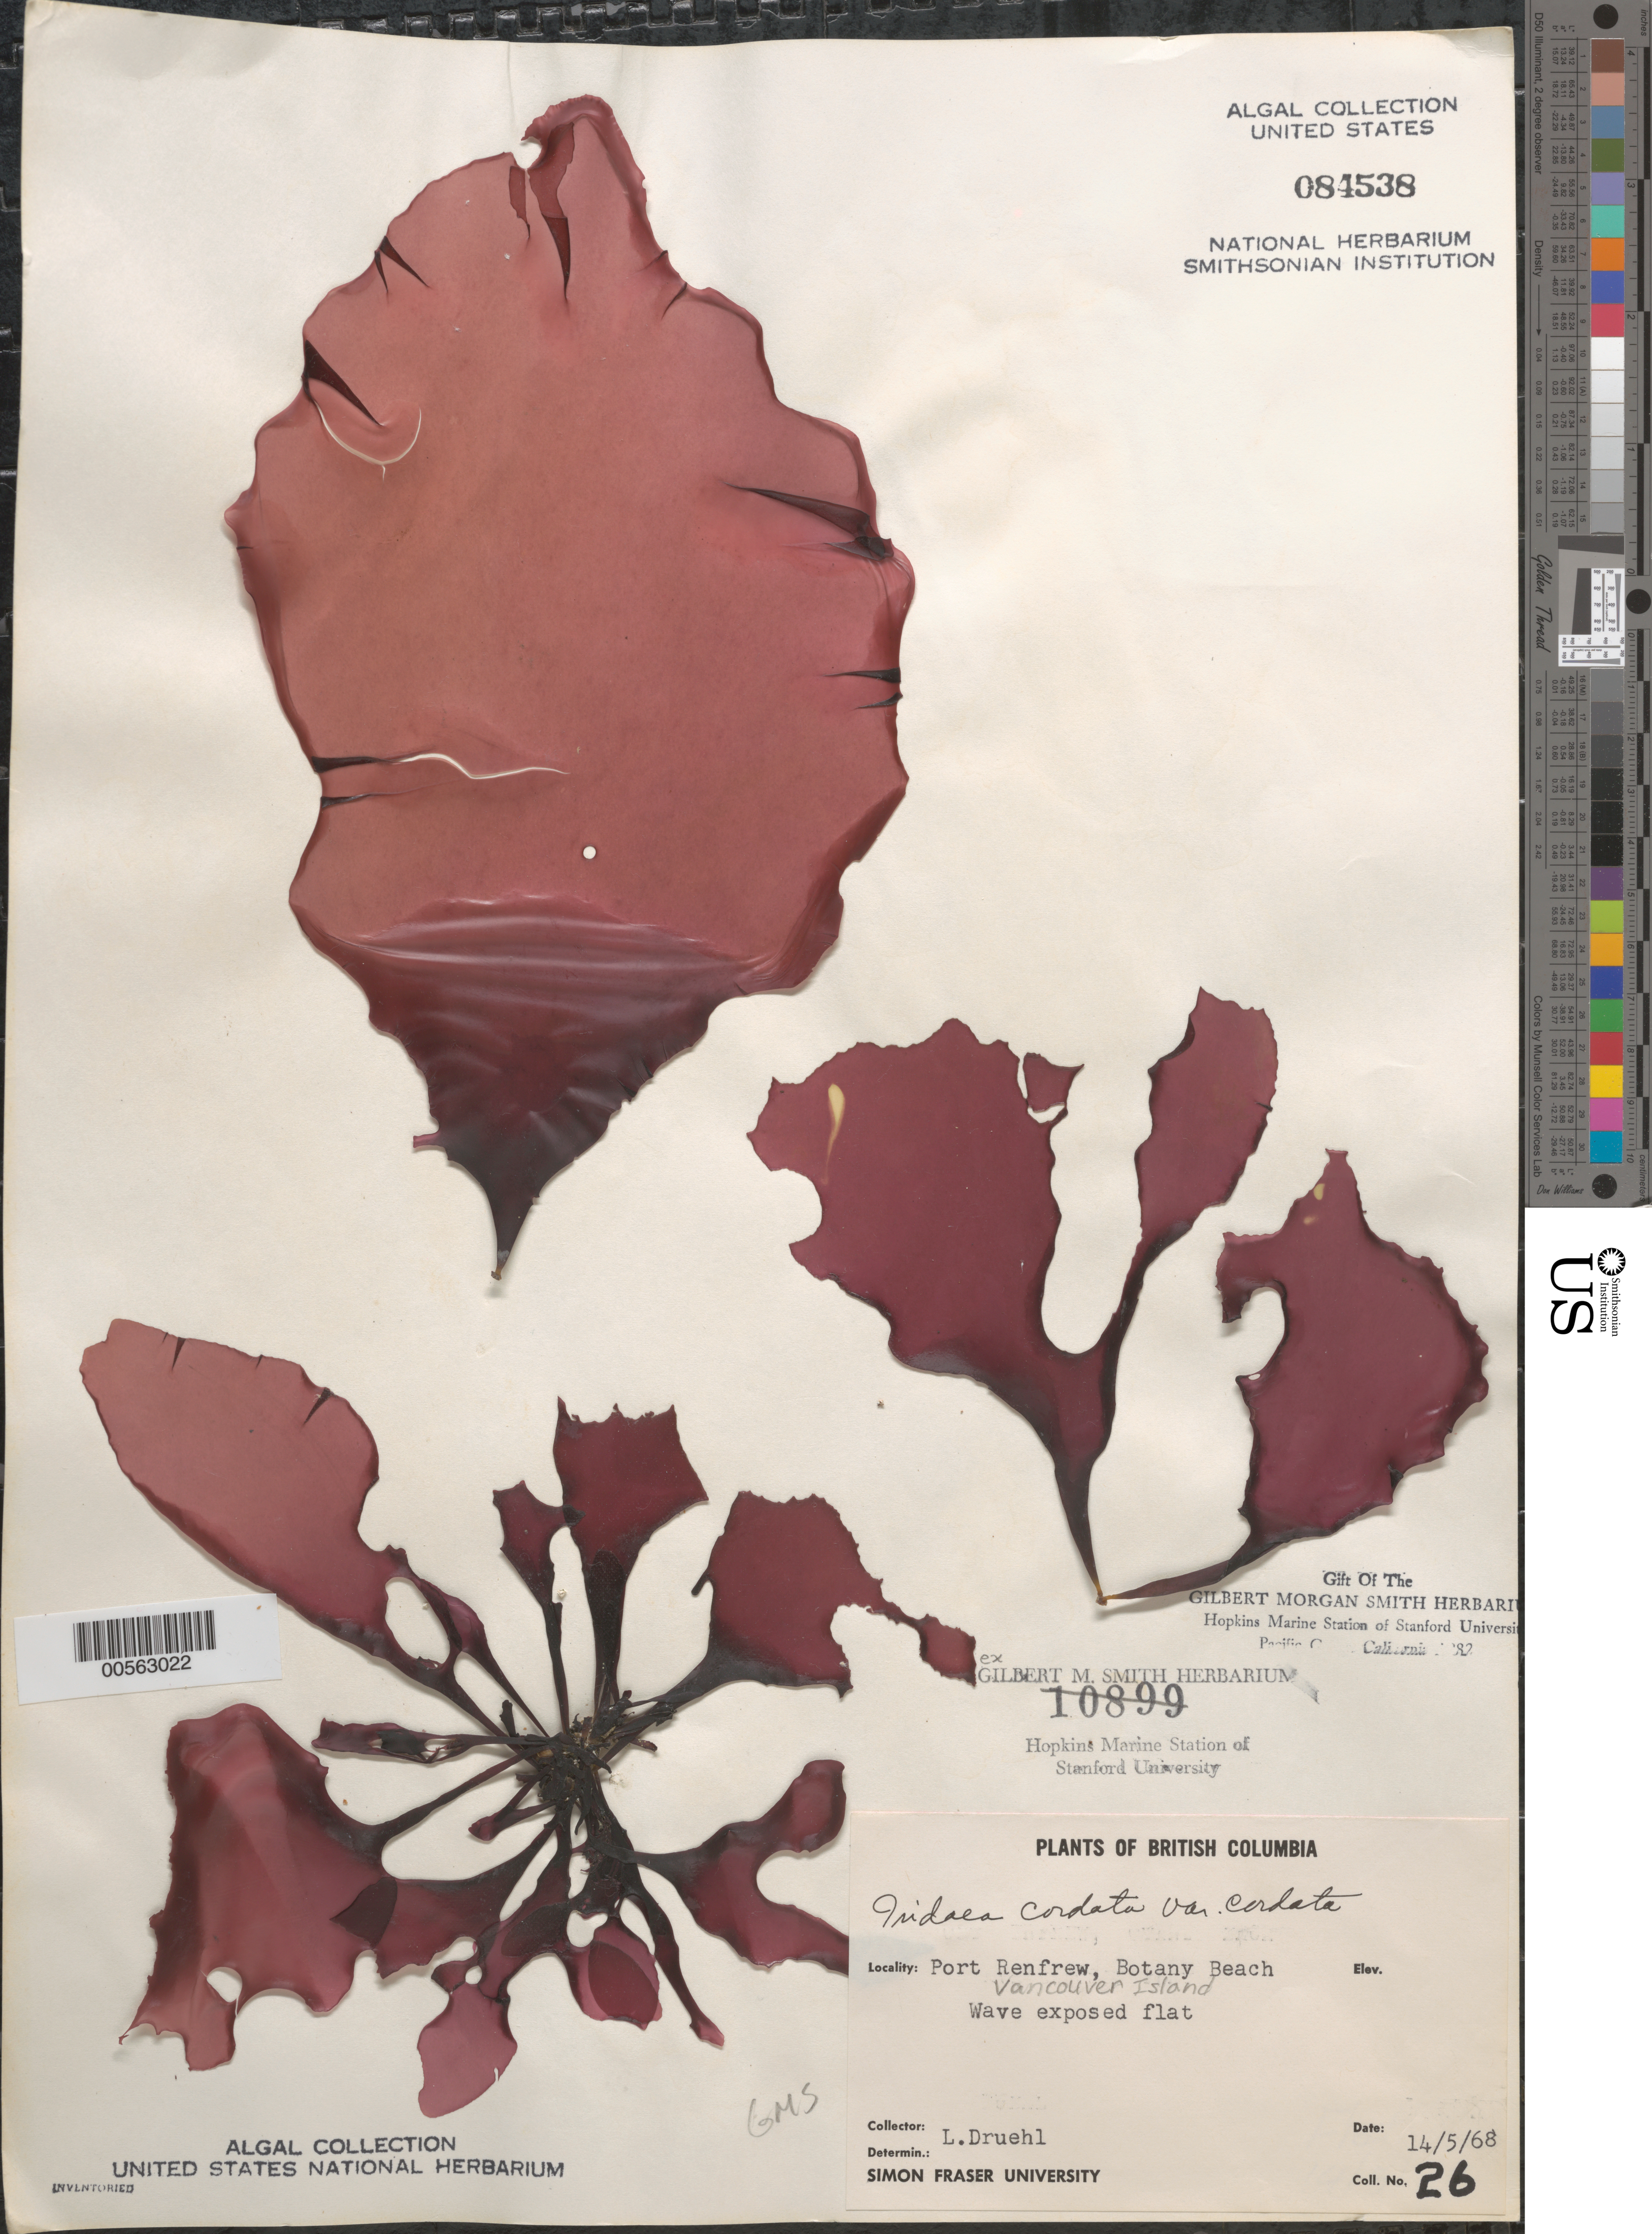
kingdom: Plantae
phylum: Rhodophyta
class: Florideophyceae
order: Gigartinales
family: Gigartinaceae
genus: Iridaea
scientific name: Iridaea cordata var. cordata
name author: (Turner) Bory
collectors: L. Druehl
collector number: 26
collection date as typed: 14 May 1968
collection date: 1968-05-14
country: Canada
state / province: British Columbia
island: Vancouver Island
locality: Port Renfrew, Botany Beach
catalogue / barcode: US 84538